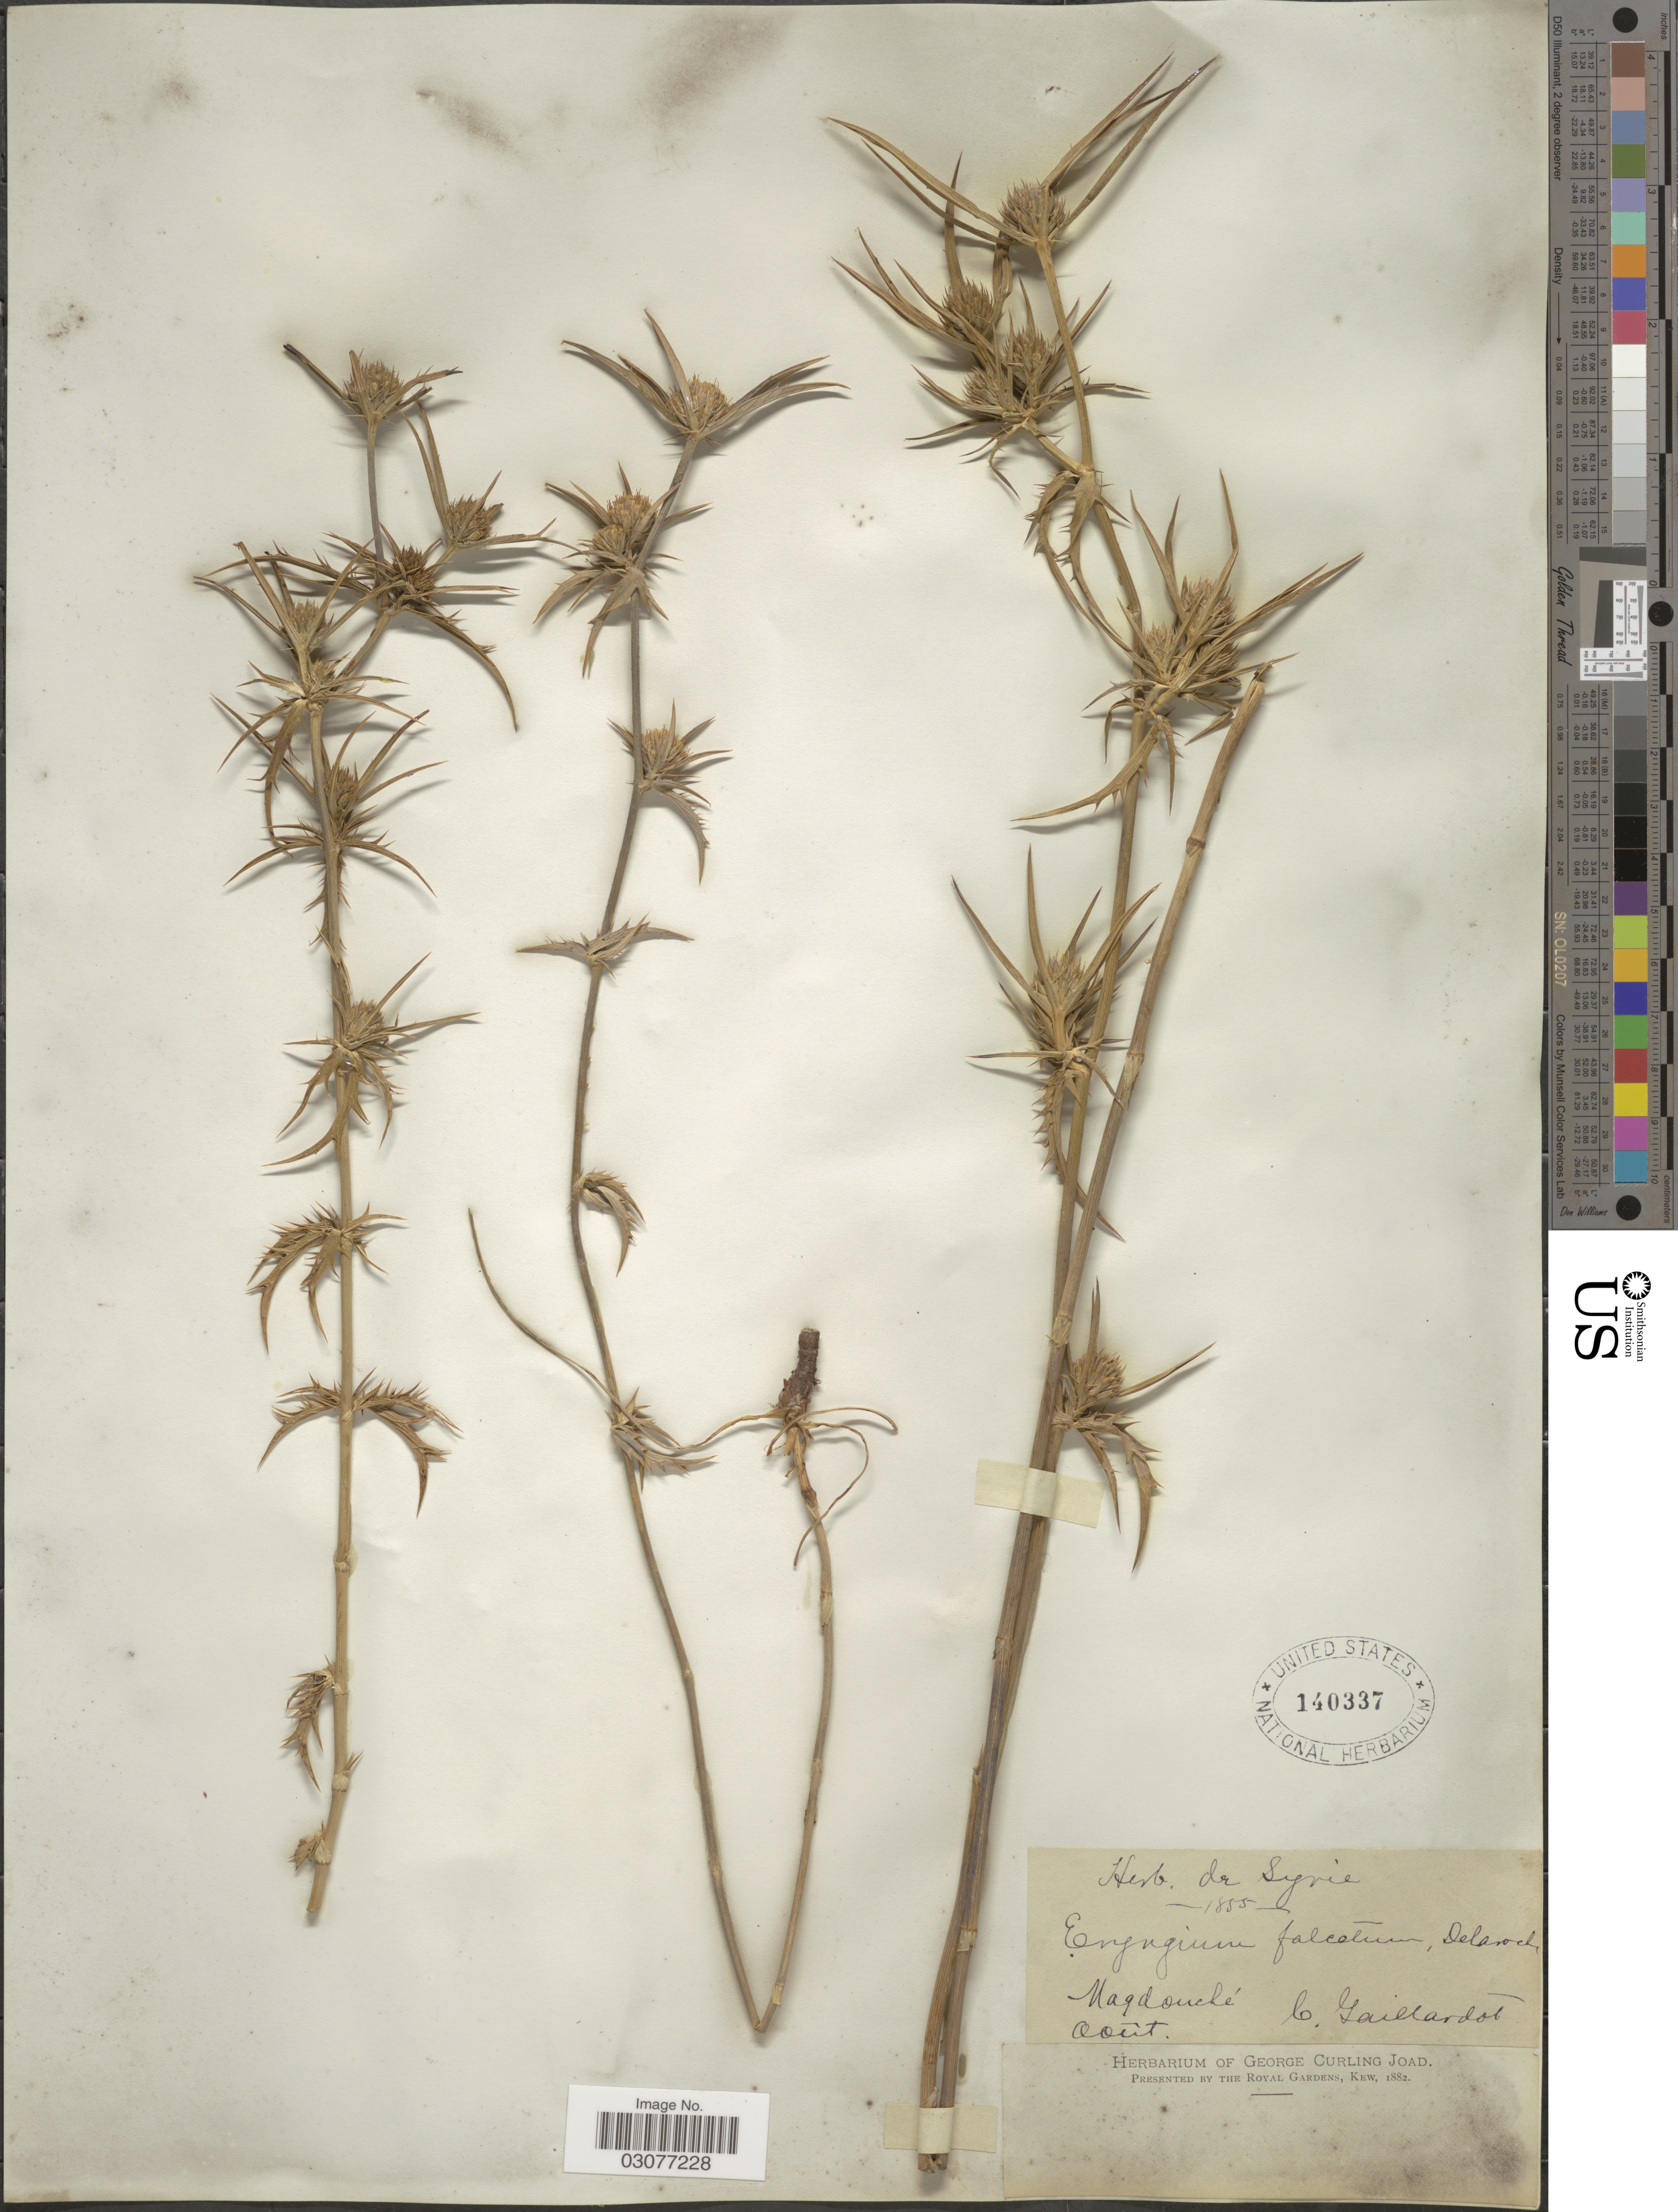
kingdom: Plantae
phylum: Tracheophyta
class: Magnoliopsida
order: Apiales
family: Apiaceae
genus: Eryngium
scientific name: Eryngium falcatum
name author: F. Delaroche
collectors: C. Gaillardot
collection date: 1855-08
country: Syria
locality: Magdouché.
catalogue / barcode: US 140337